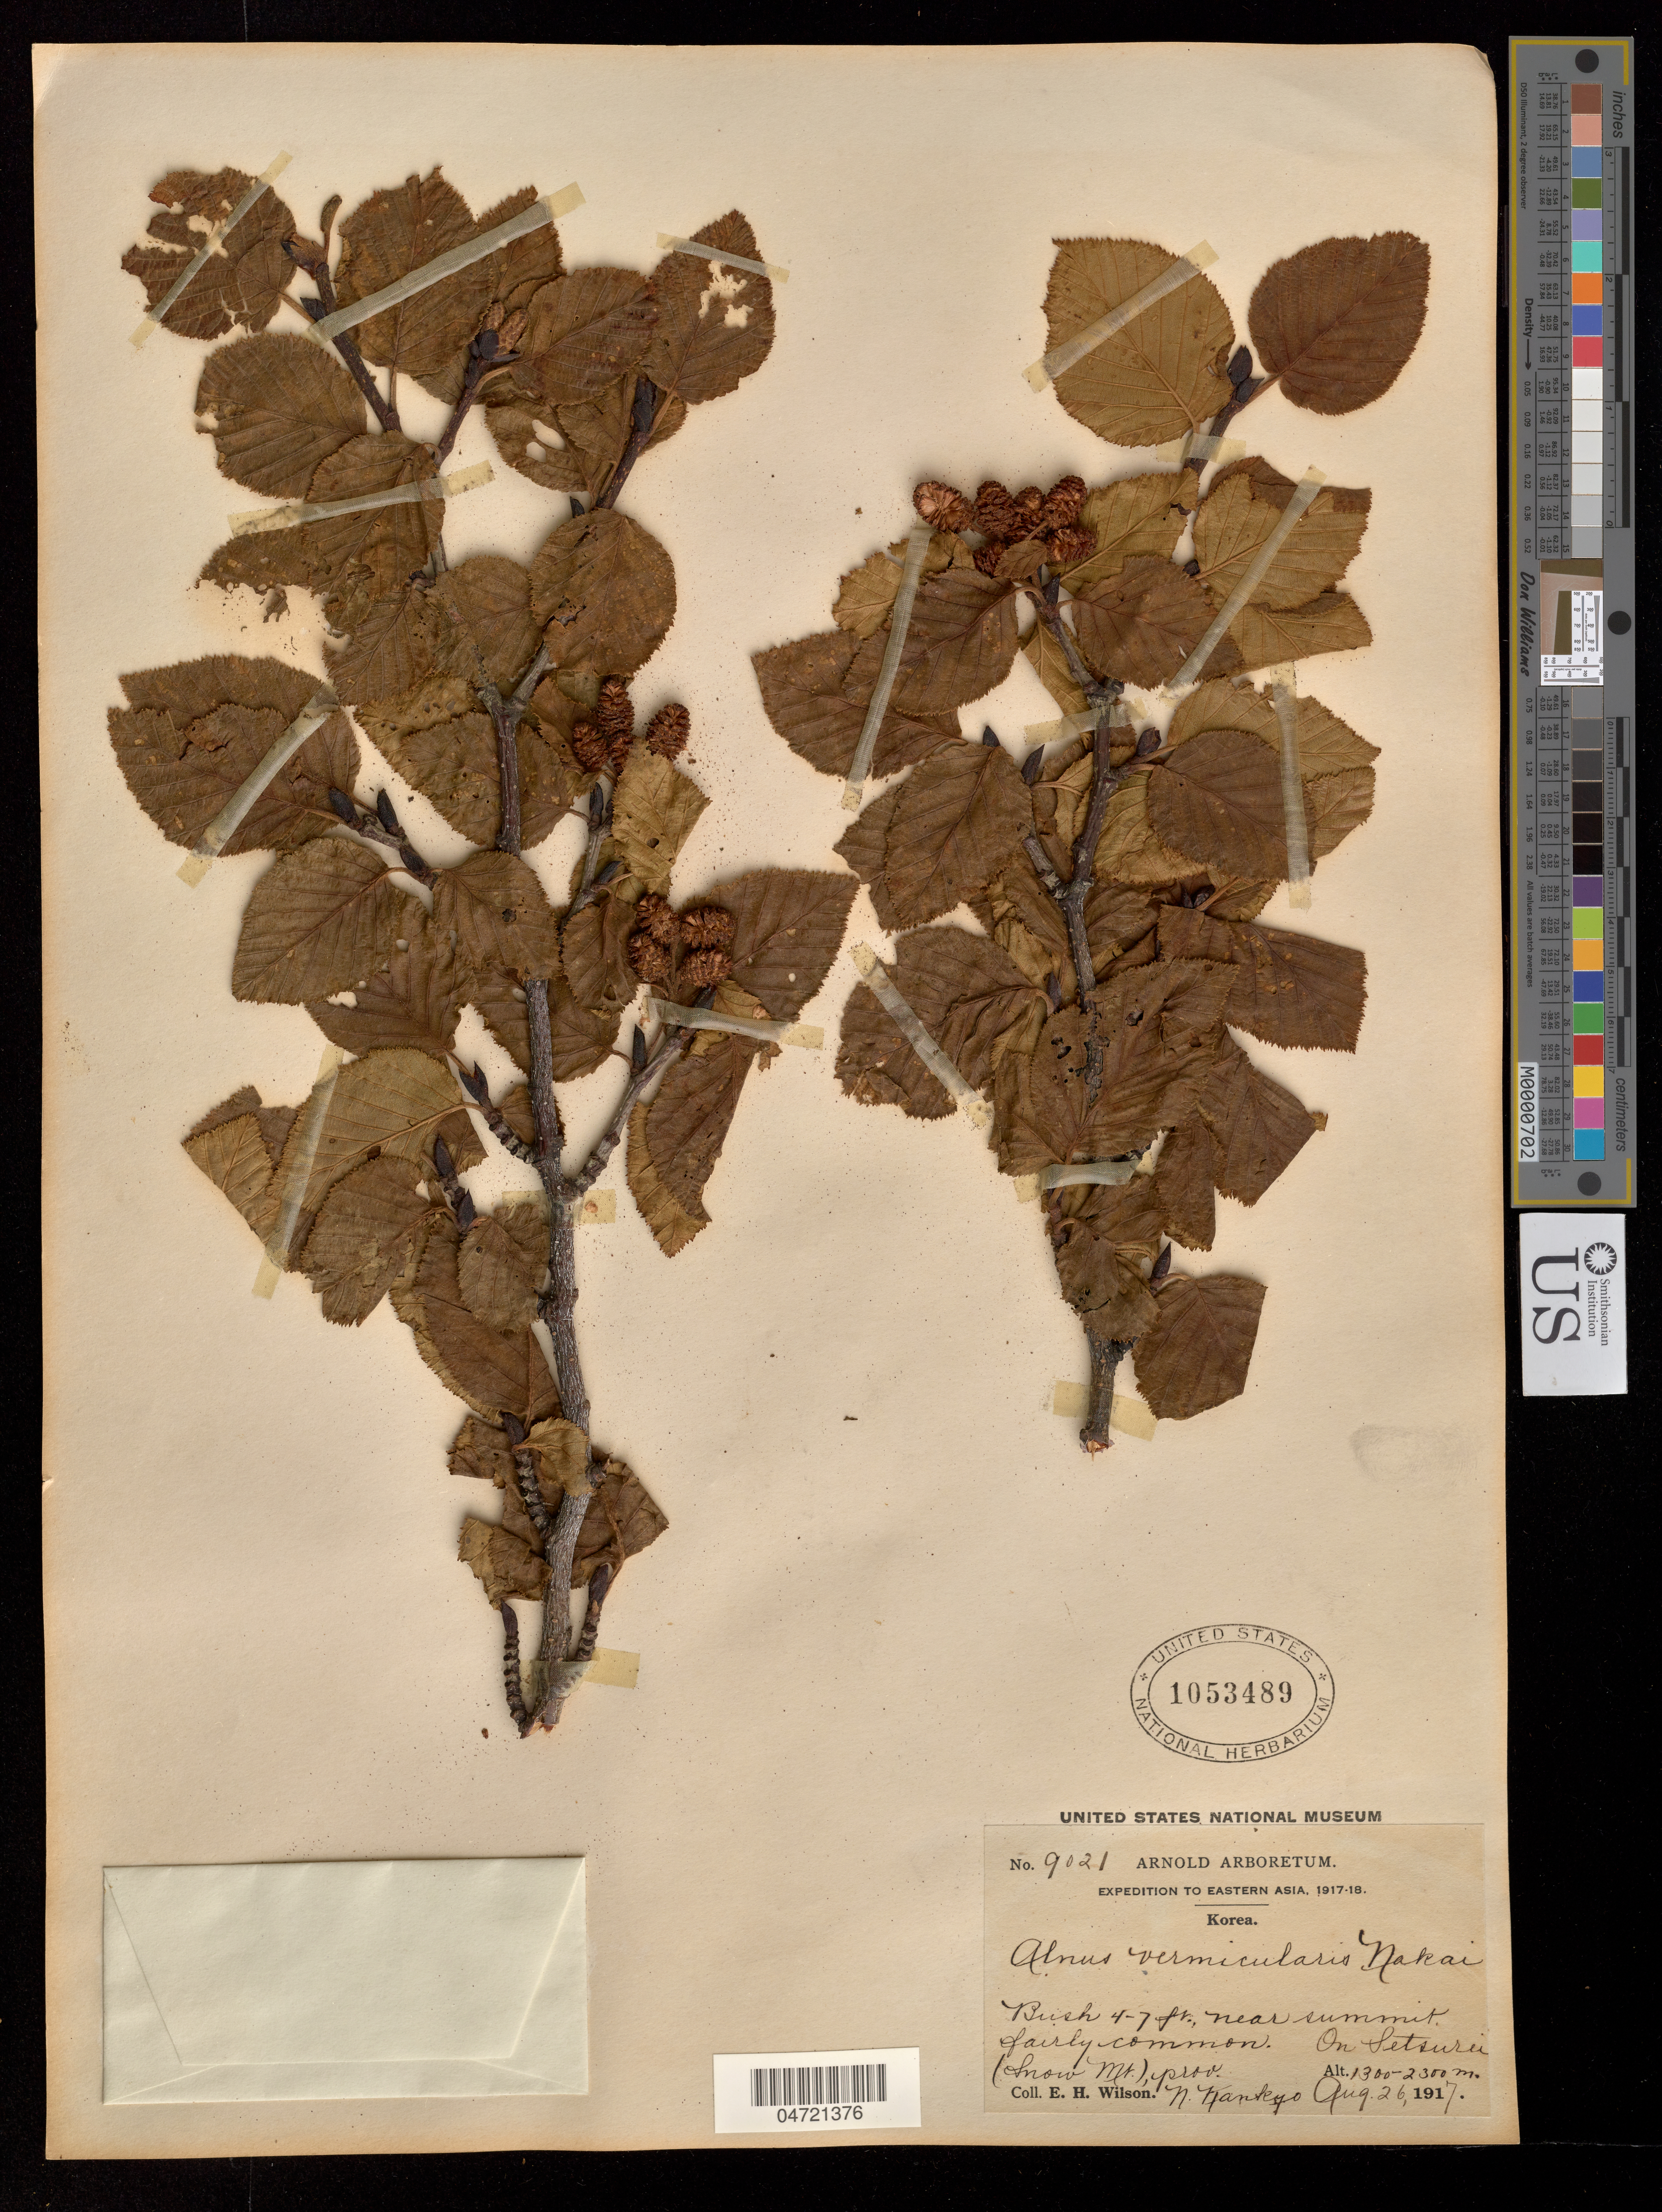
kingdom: Plantae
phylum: Tracheophyta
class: Magnoliopsida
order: Fagales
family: Betulaceae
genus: Alnus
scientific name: Alnus vermicularis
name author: Nakai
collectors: E. Wilson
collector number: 9021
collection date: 1917-08-26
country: North Korea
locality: On Setsurei (Snow Mt.), prov. N. Kankyo.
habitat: Near summit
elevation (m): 1300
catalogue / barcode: US 1053489